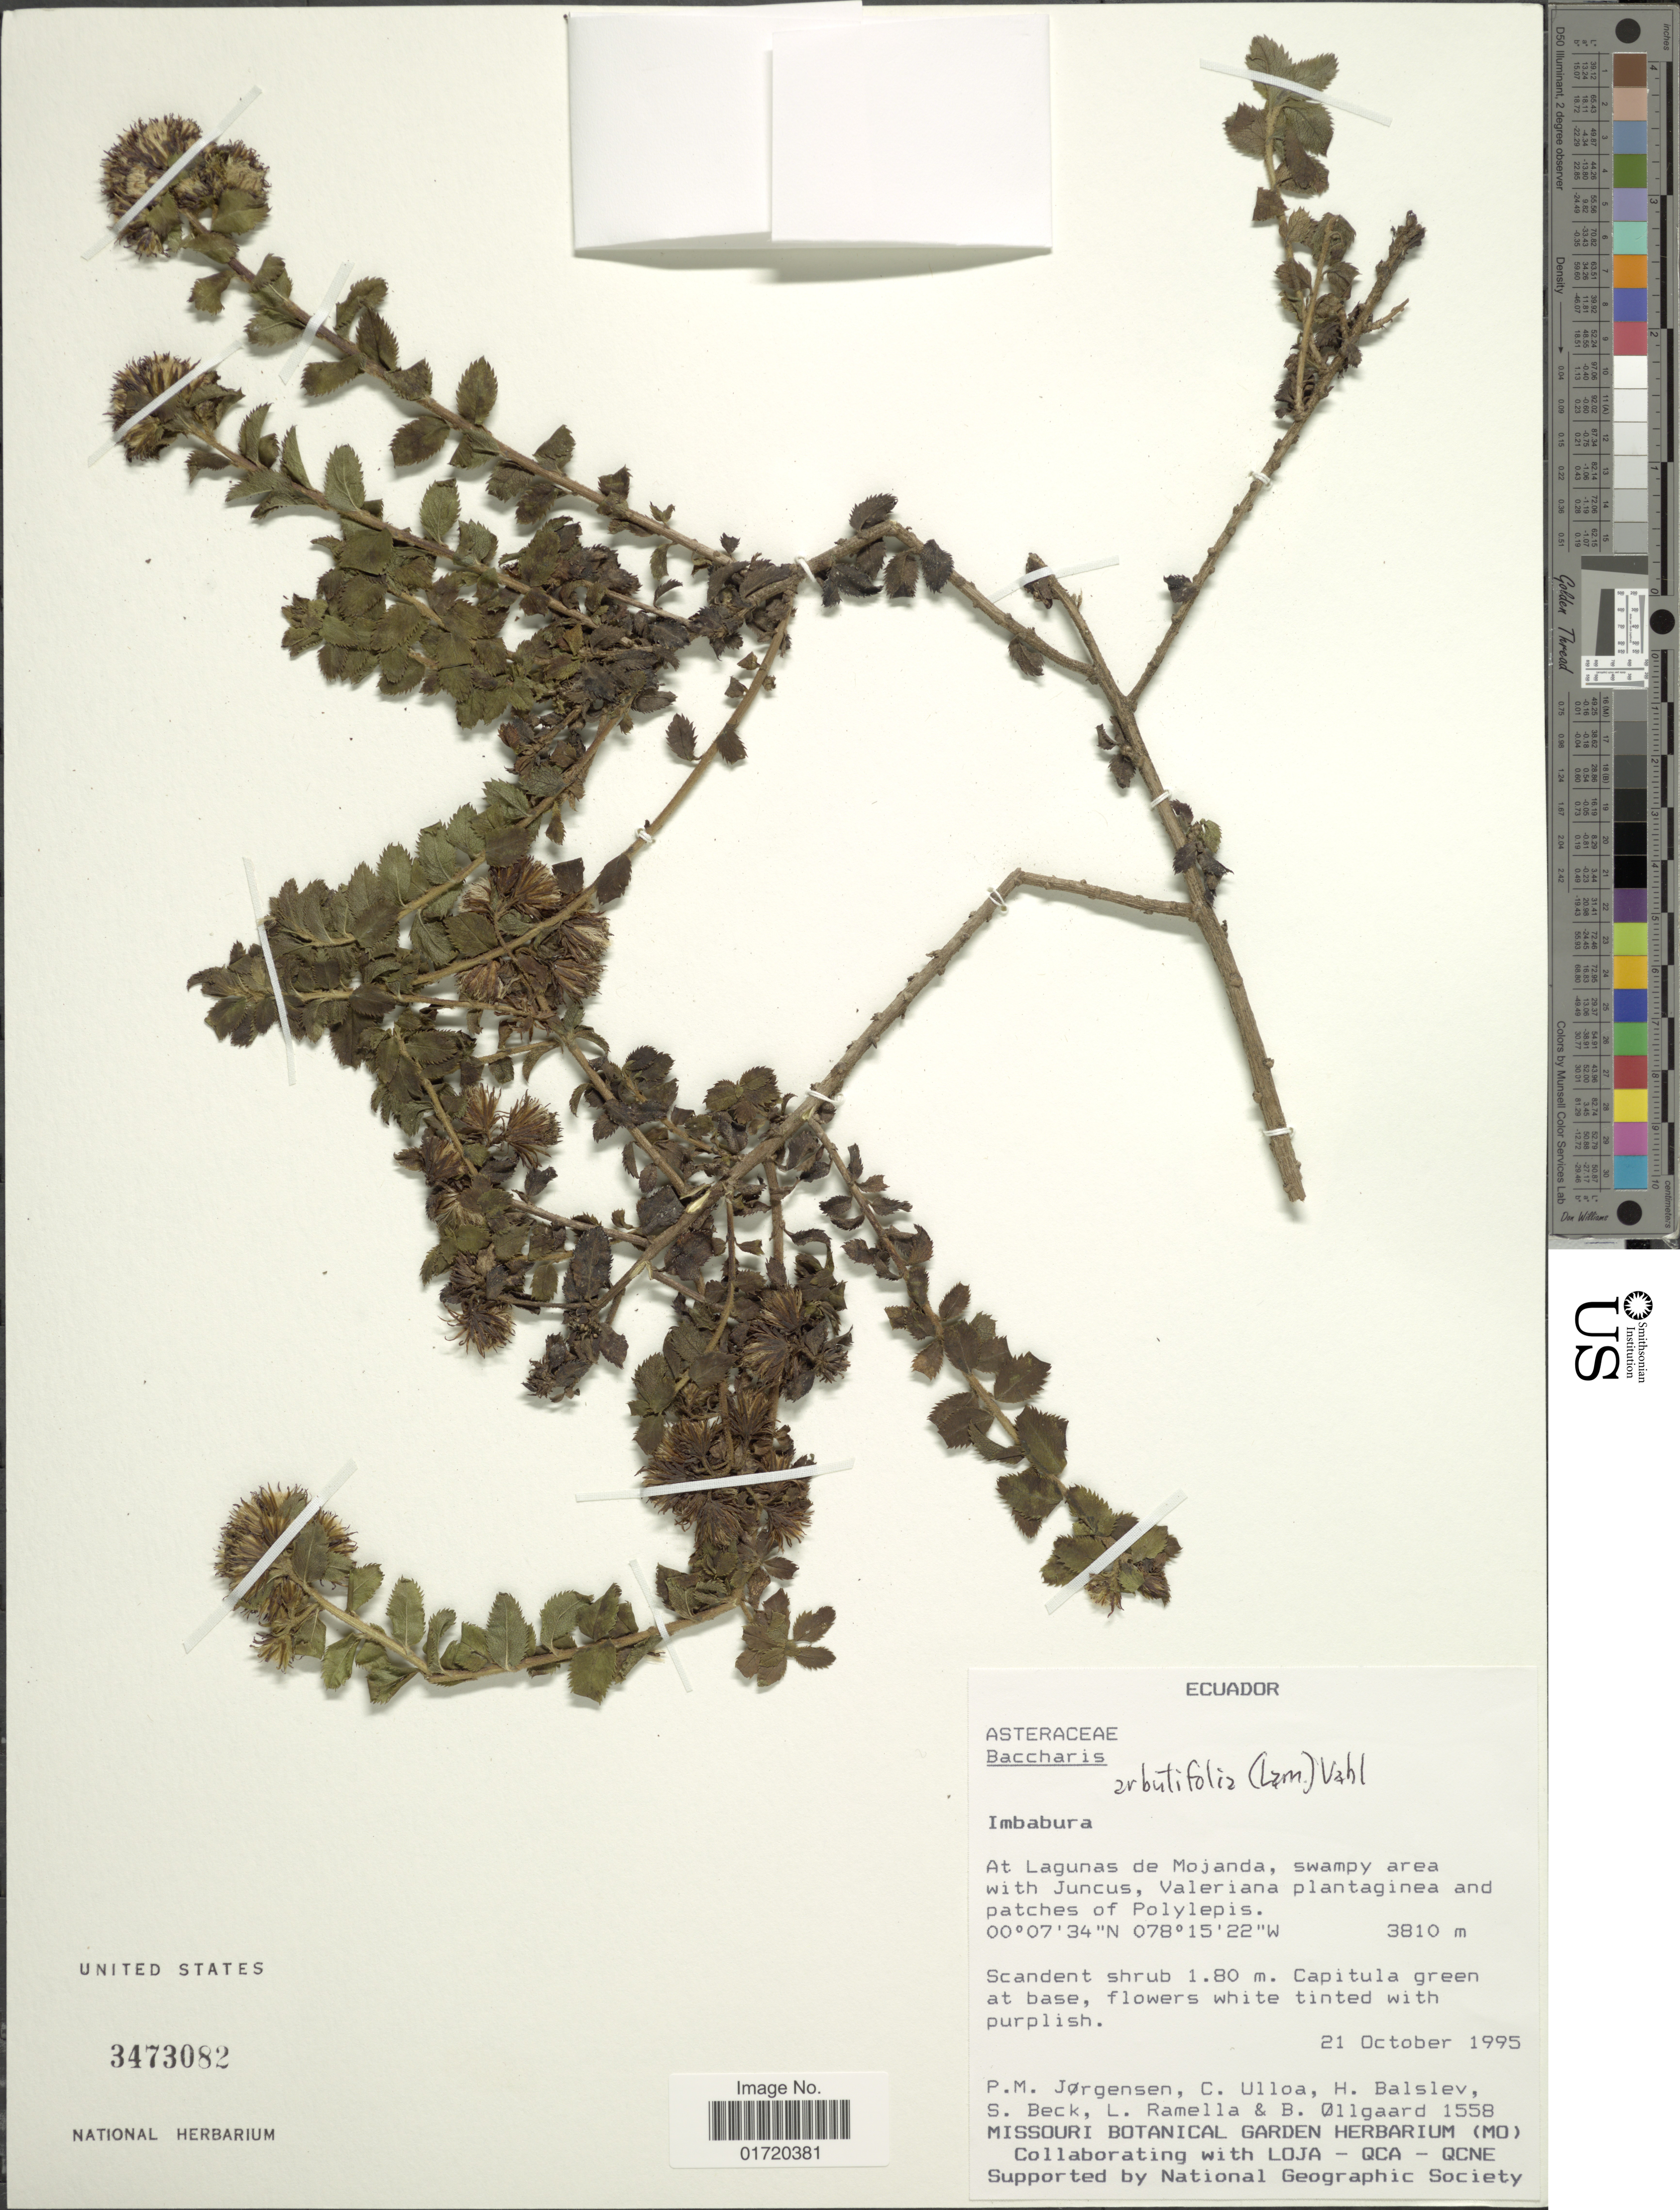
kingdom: Plantae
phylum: Tracheophyta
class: Magnoliopsida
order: Asterales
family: Asteraceae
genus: Baccharis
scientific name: Baccharis arbutifolia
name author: Vahl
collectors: P. M. Jørgensen, C. Ulloa, H. Balslev, S. G. Beck & et al.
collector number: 1558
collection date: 1995-10-21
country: Ecuador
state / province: Imbabura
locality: At Lagunas de Mojanda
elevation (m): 3810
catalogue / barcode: US 3473082